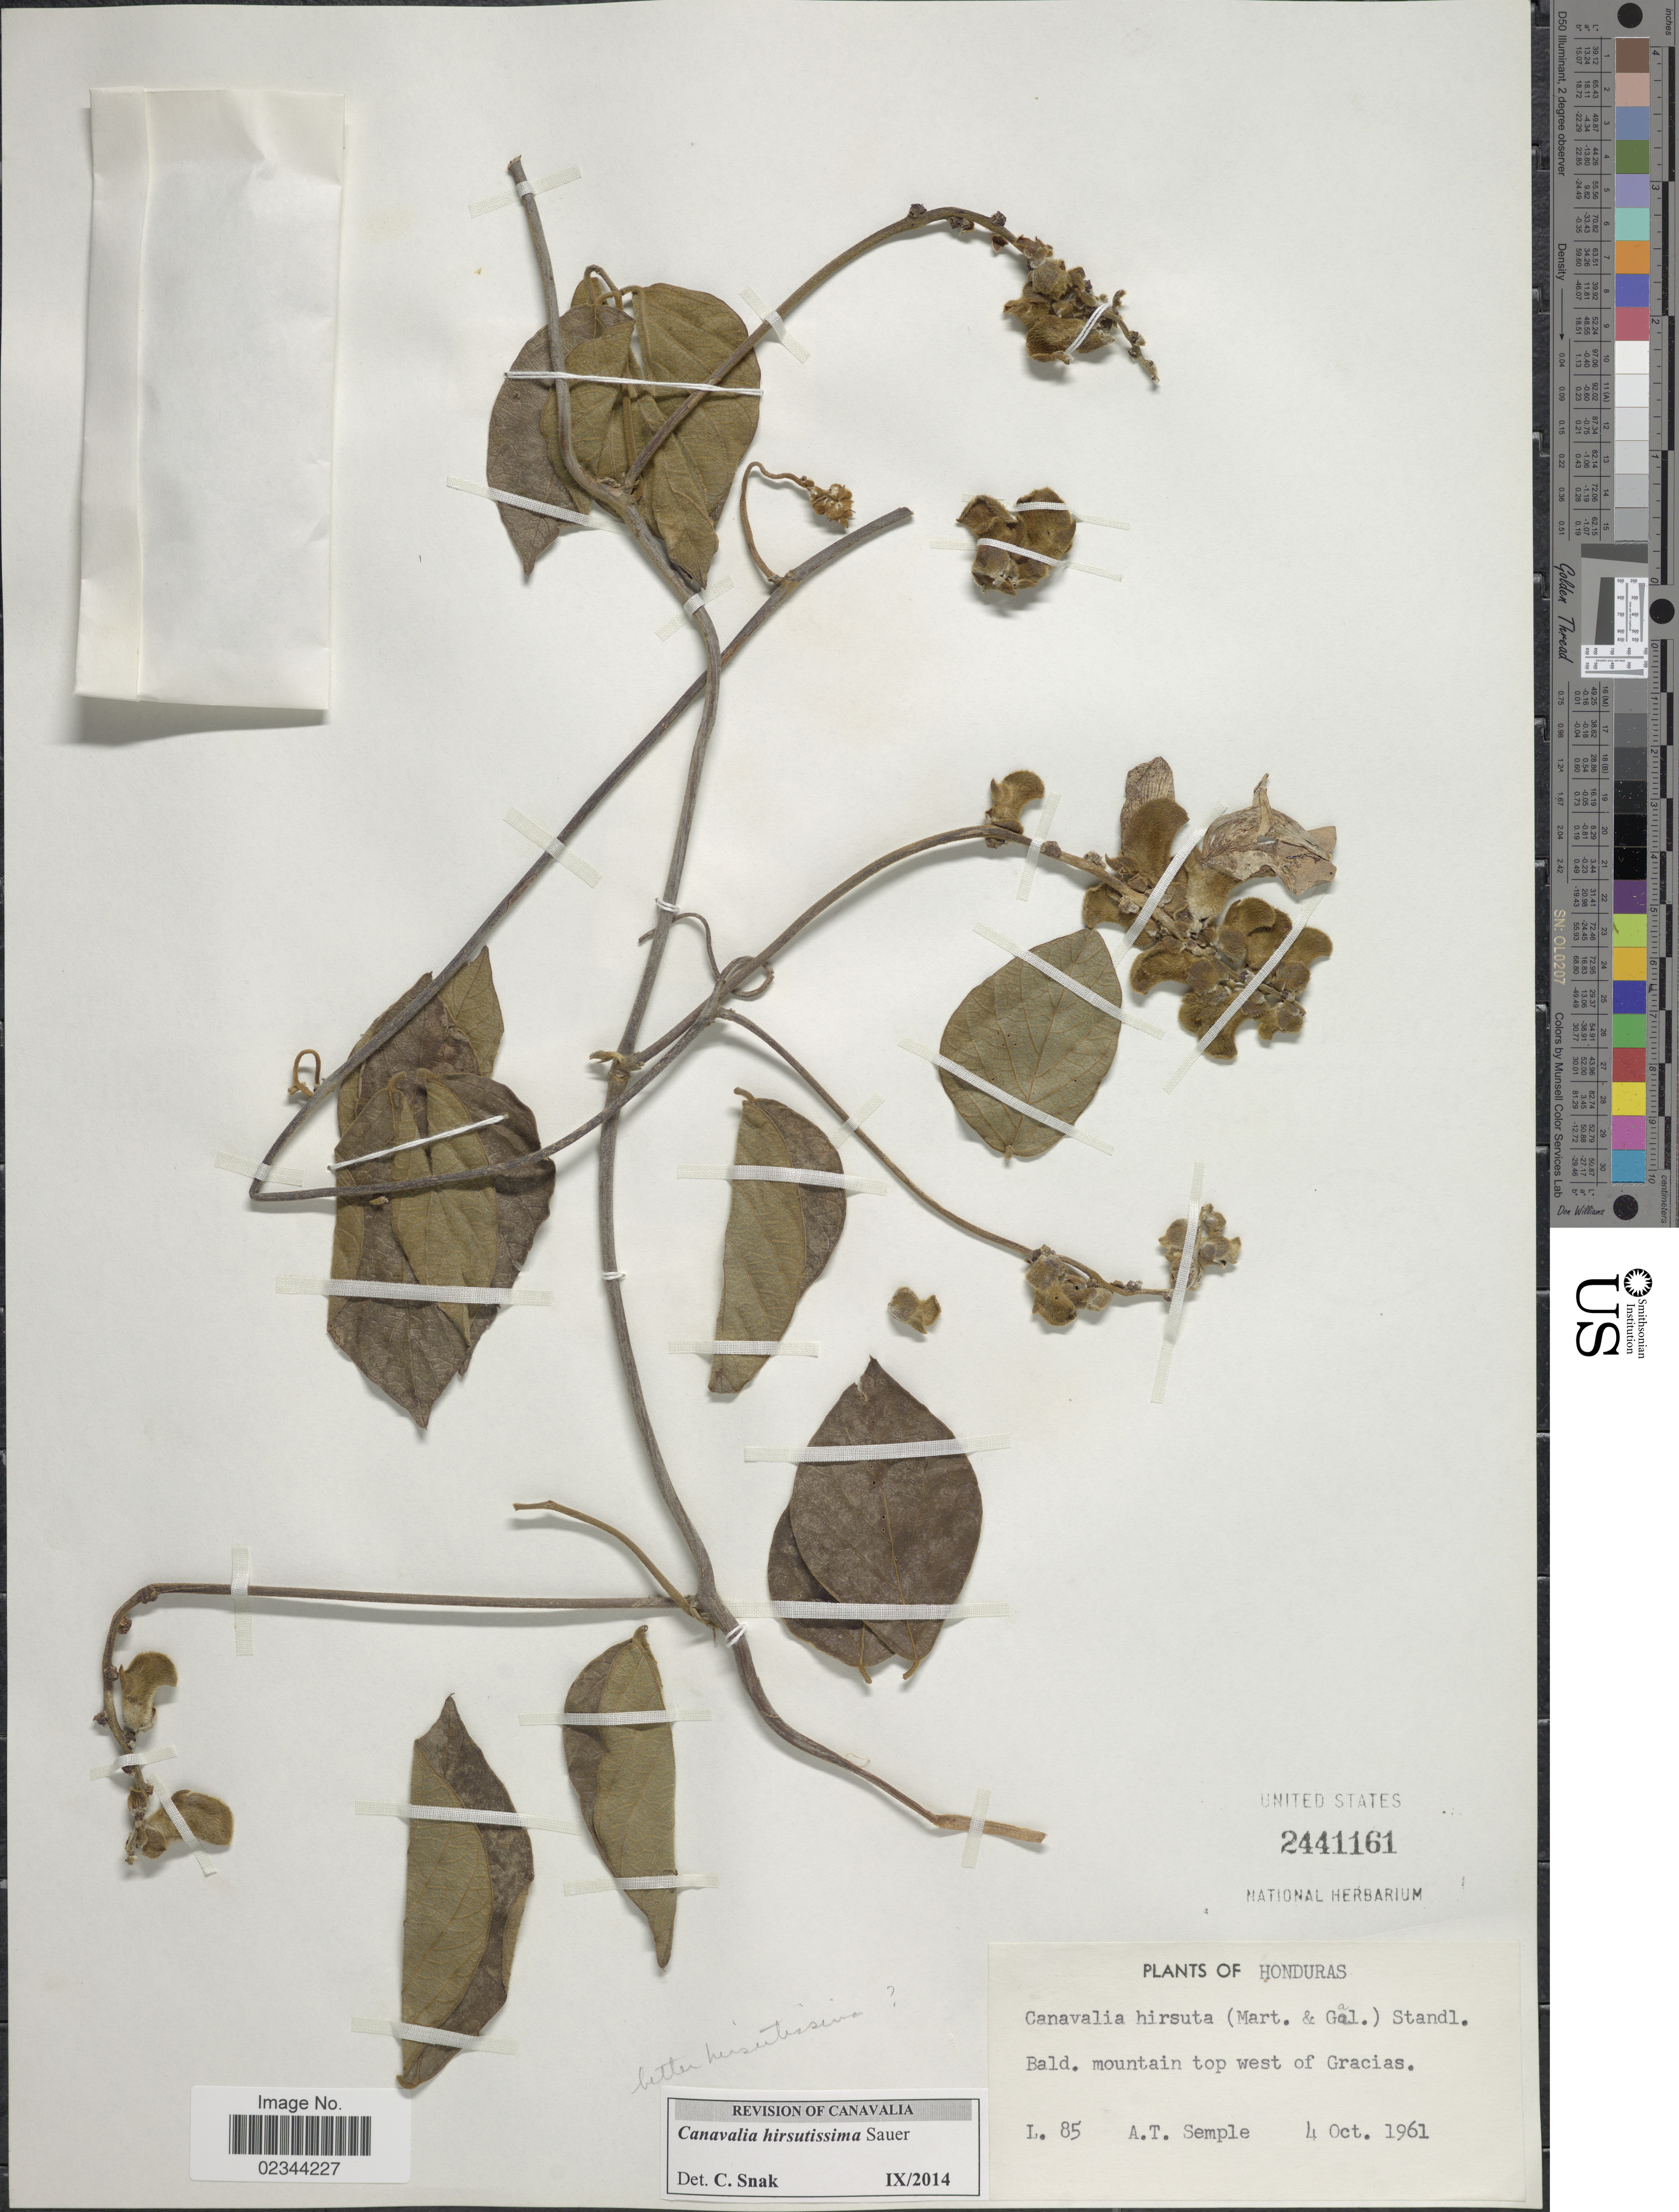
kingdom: Plantae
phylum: Tracheophyta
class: Magnoliopsida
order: Fabales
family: Fabaceae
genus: Canavalia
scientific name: Canavalia hirsutissima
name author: Sauer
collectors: A. Semple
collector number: L. 85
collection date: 1961-10-04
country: Honduras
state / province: Gracias de Dios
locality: Bald mountain top west of Gracias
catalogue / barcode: US 2441161